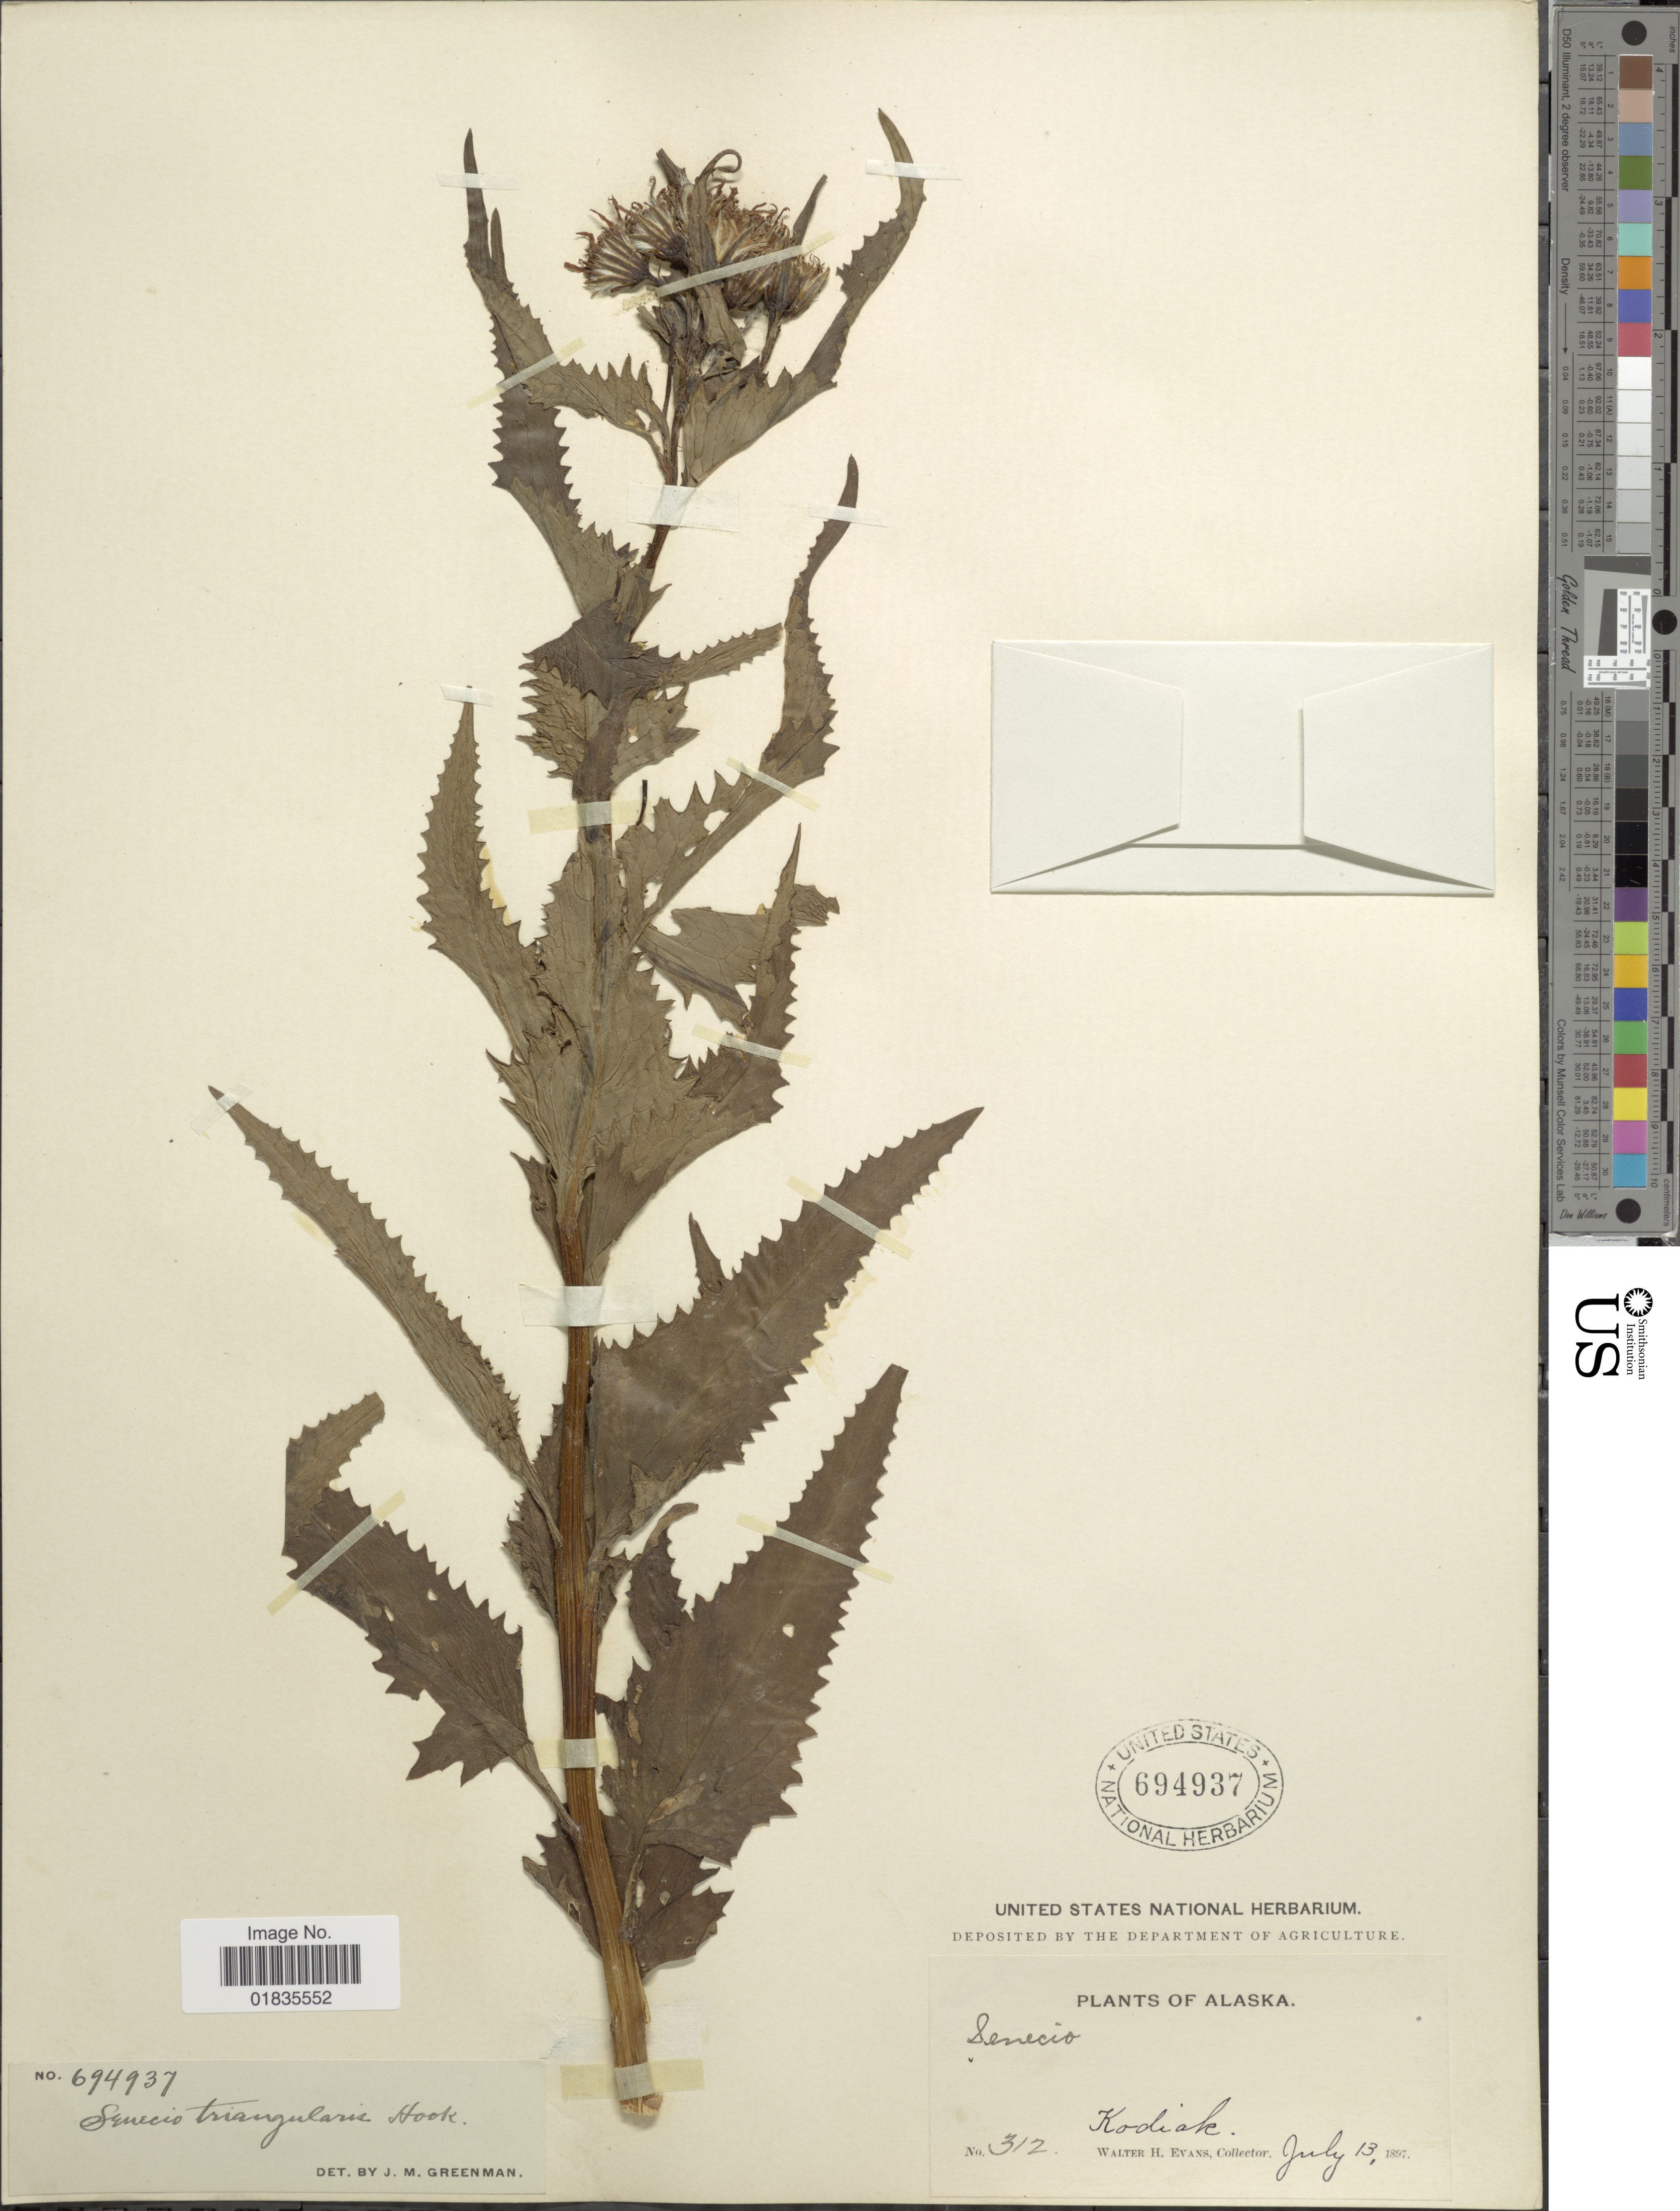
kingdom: Plantae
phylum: Tracheophyta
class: Magnoliopsida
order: Asterales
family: Asteraceae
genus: Senecio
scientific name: Senecio triangularis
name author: Hook.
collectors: W. H. Evans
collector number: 312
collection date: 1897-07-13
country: United States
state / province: Alaska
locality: Kodiak.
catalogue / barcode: US 694937